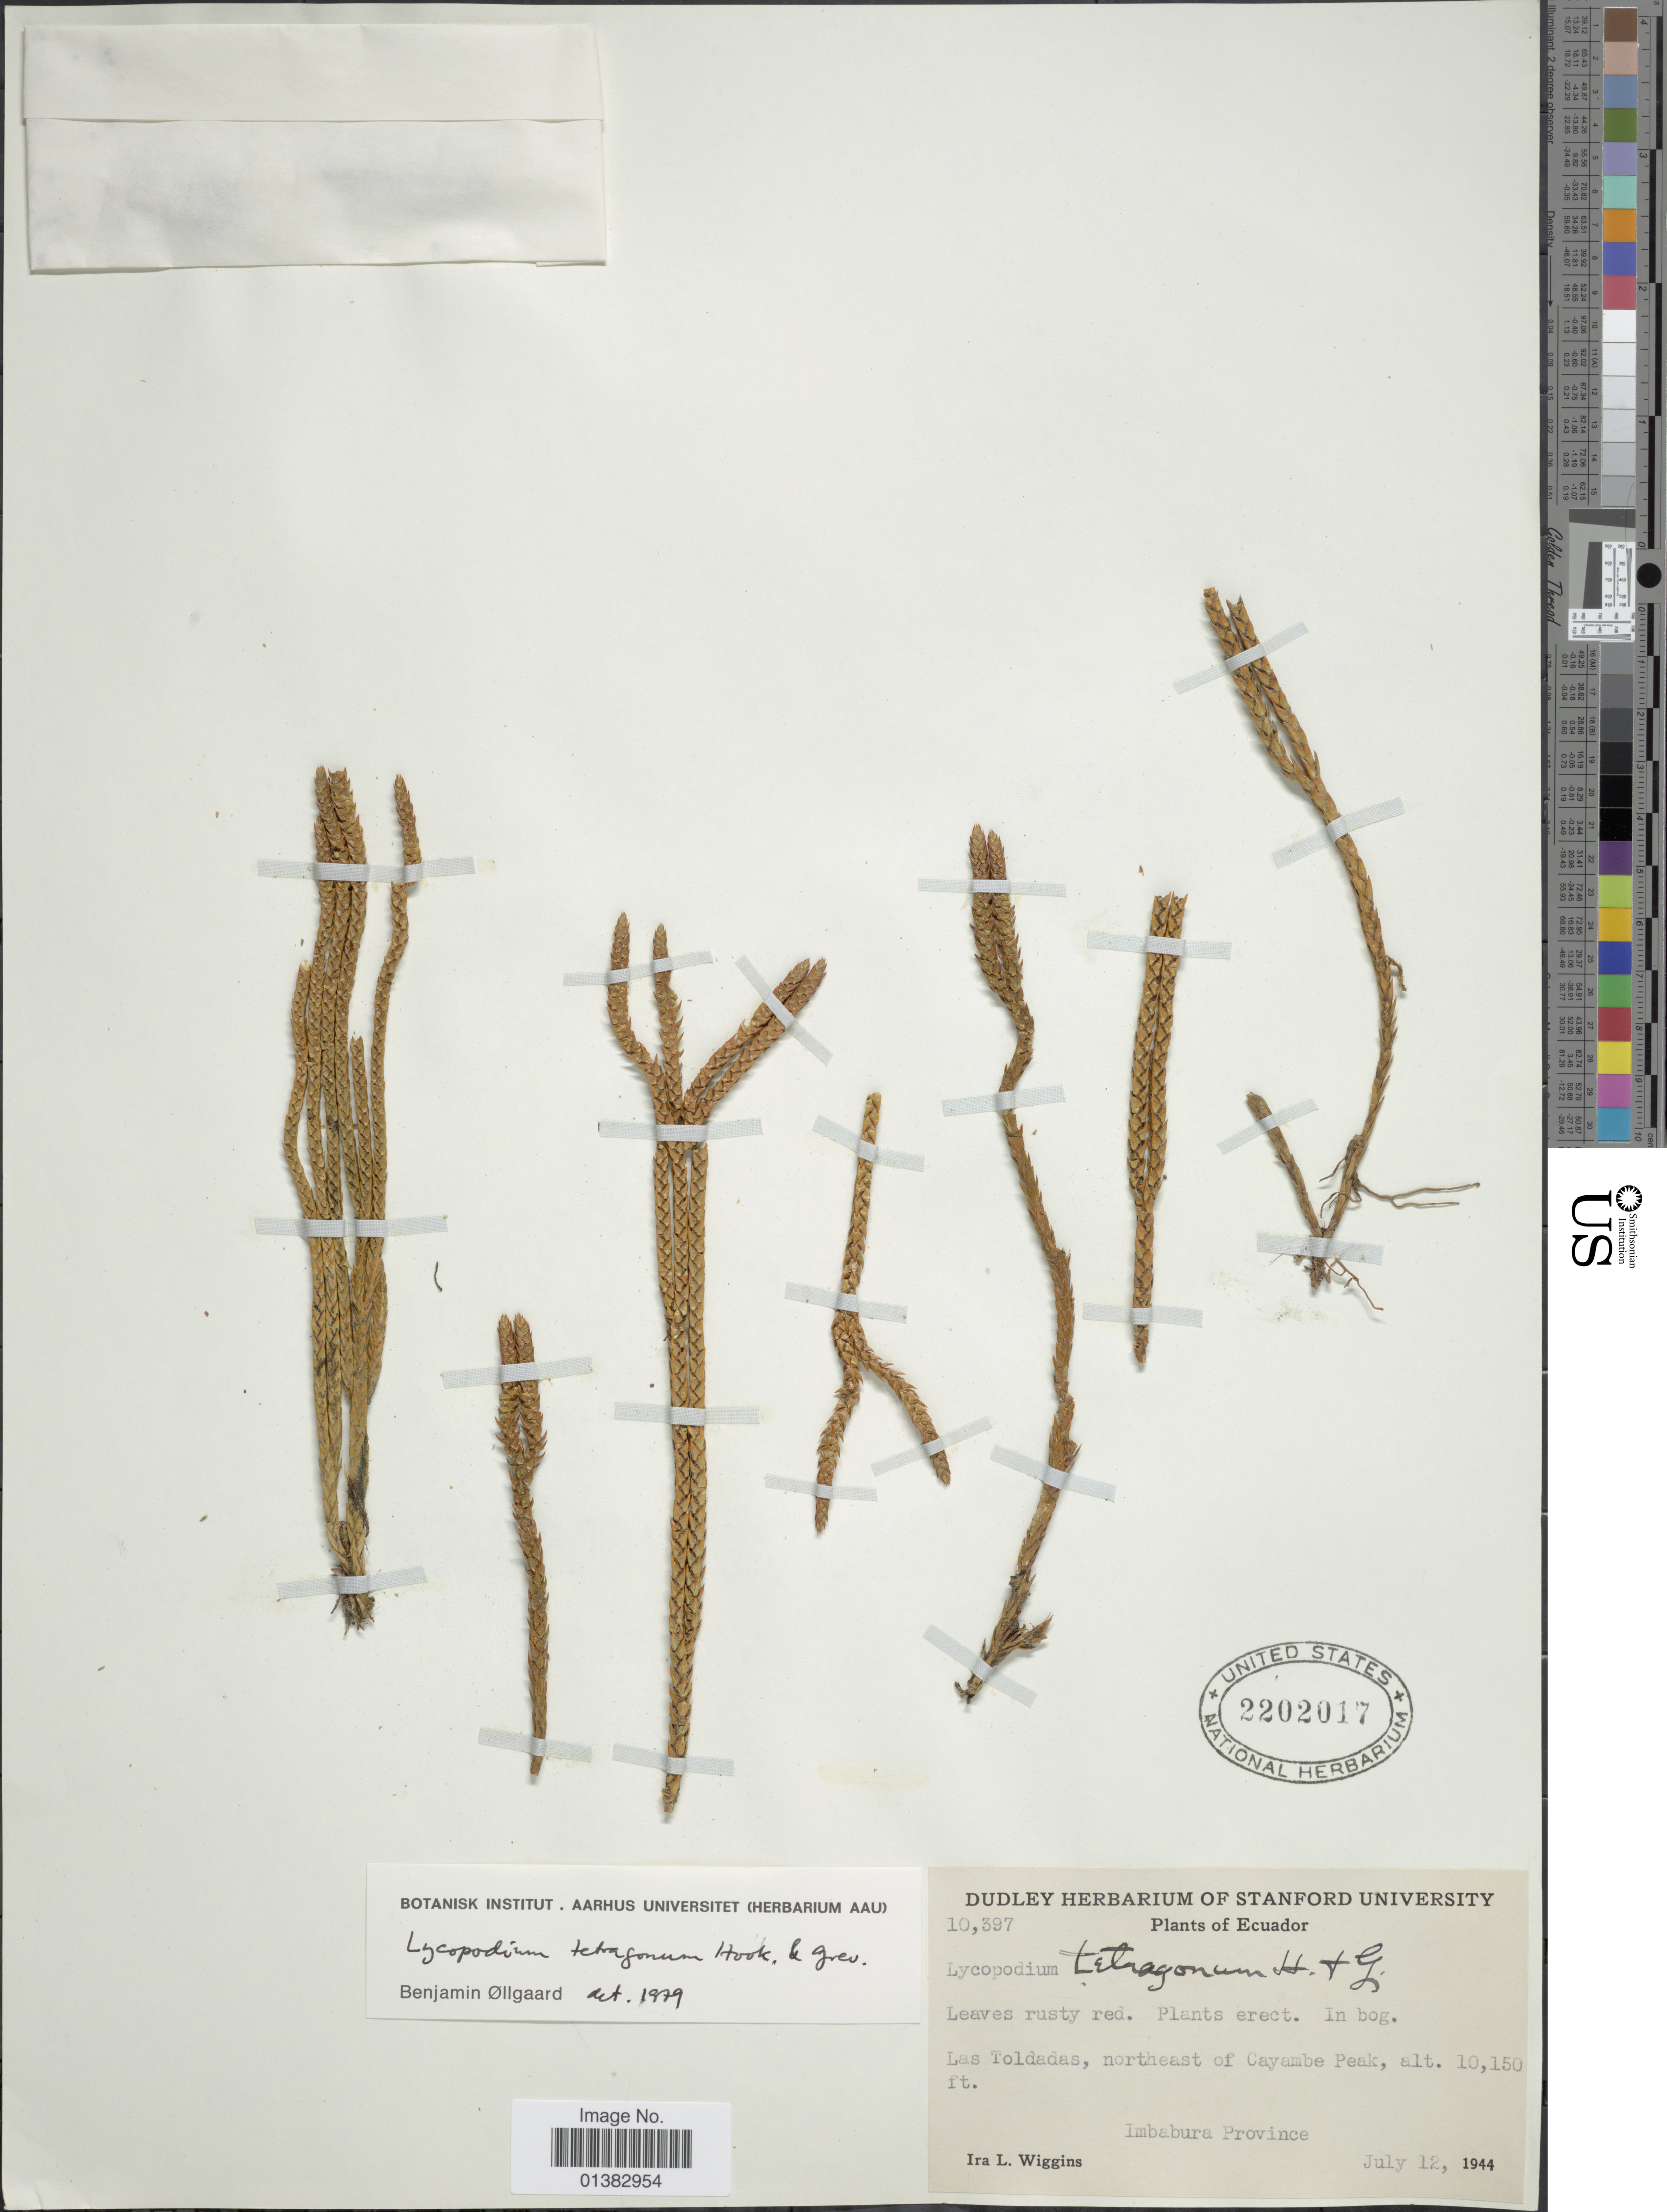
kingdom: Plantae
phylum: Tracheophyta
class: Lycopodiopsida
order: Lycopodiales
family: Lycopodiaceae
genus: Phlegmariurus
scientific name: Phlegmariurus tetragonus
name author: (Hook. & Grev.) B. Øllg.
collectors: I. L. Wiggins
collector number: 10397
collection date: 1944-07-12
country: Ecuador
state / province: Imbabura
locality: Las Toldadas, northeast of Cayambe Peak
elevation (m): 3094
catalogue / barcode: US 2202017